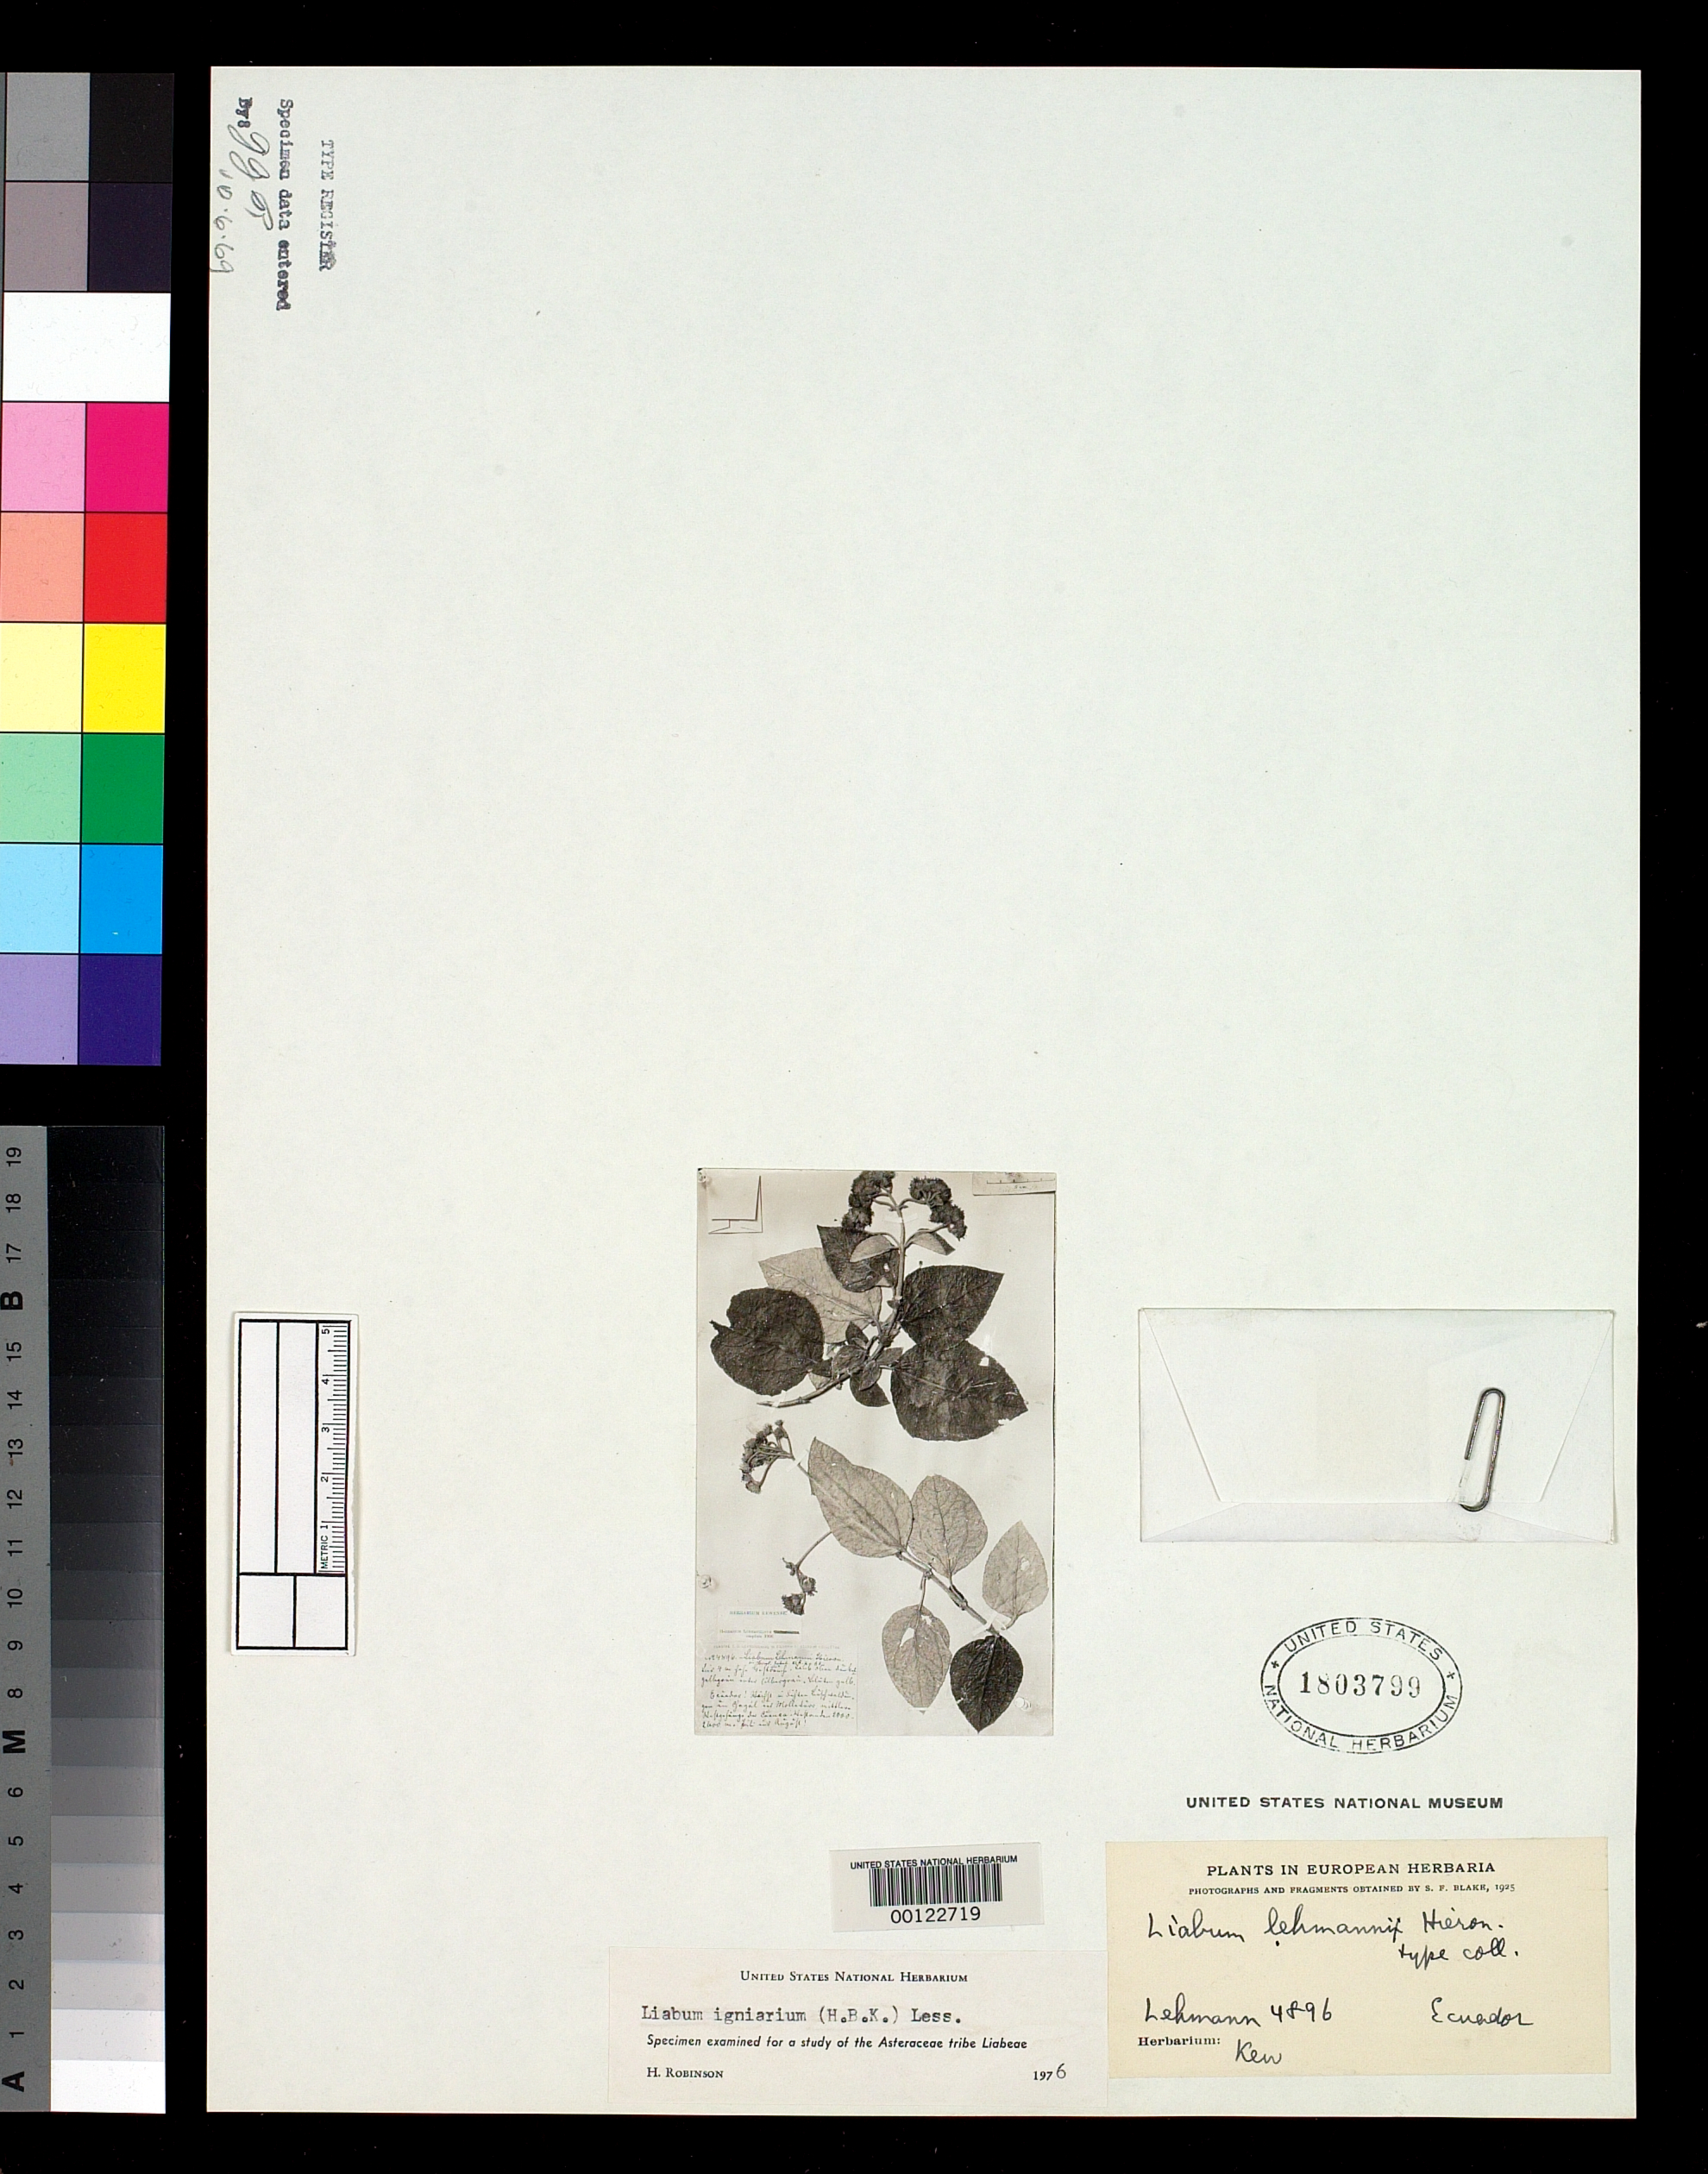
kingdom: Plantae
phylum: Tracheophyta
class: Magnoliopsida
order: Asterales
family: Asteraceae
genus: Liabum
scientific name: Liabum lehmannii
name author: Hieron.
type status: Type Collection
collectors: F. C. Lehmann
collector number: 4896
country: Ecuador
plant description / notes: Photograph and fragmentary material of type specimen ex herb. Kew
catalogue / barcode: US 1803799